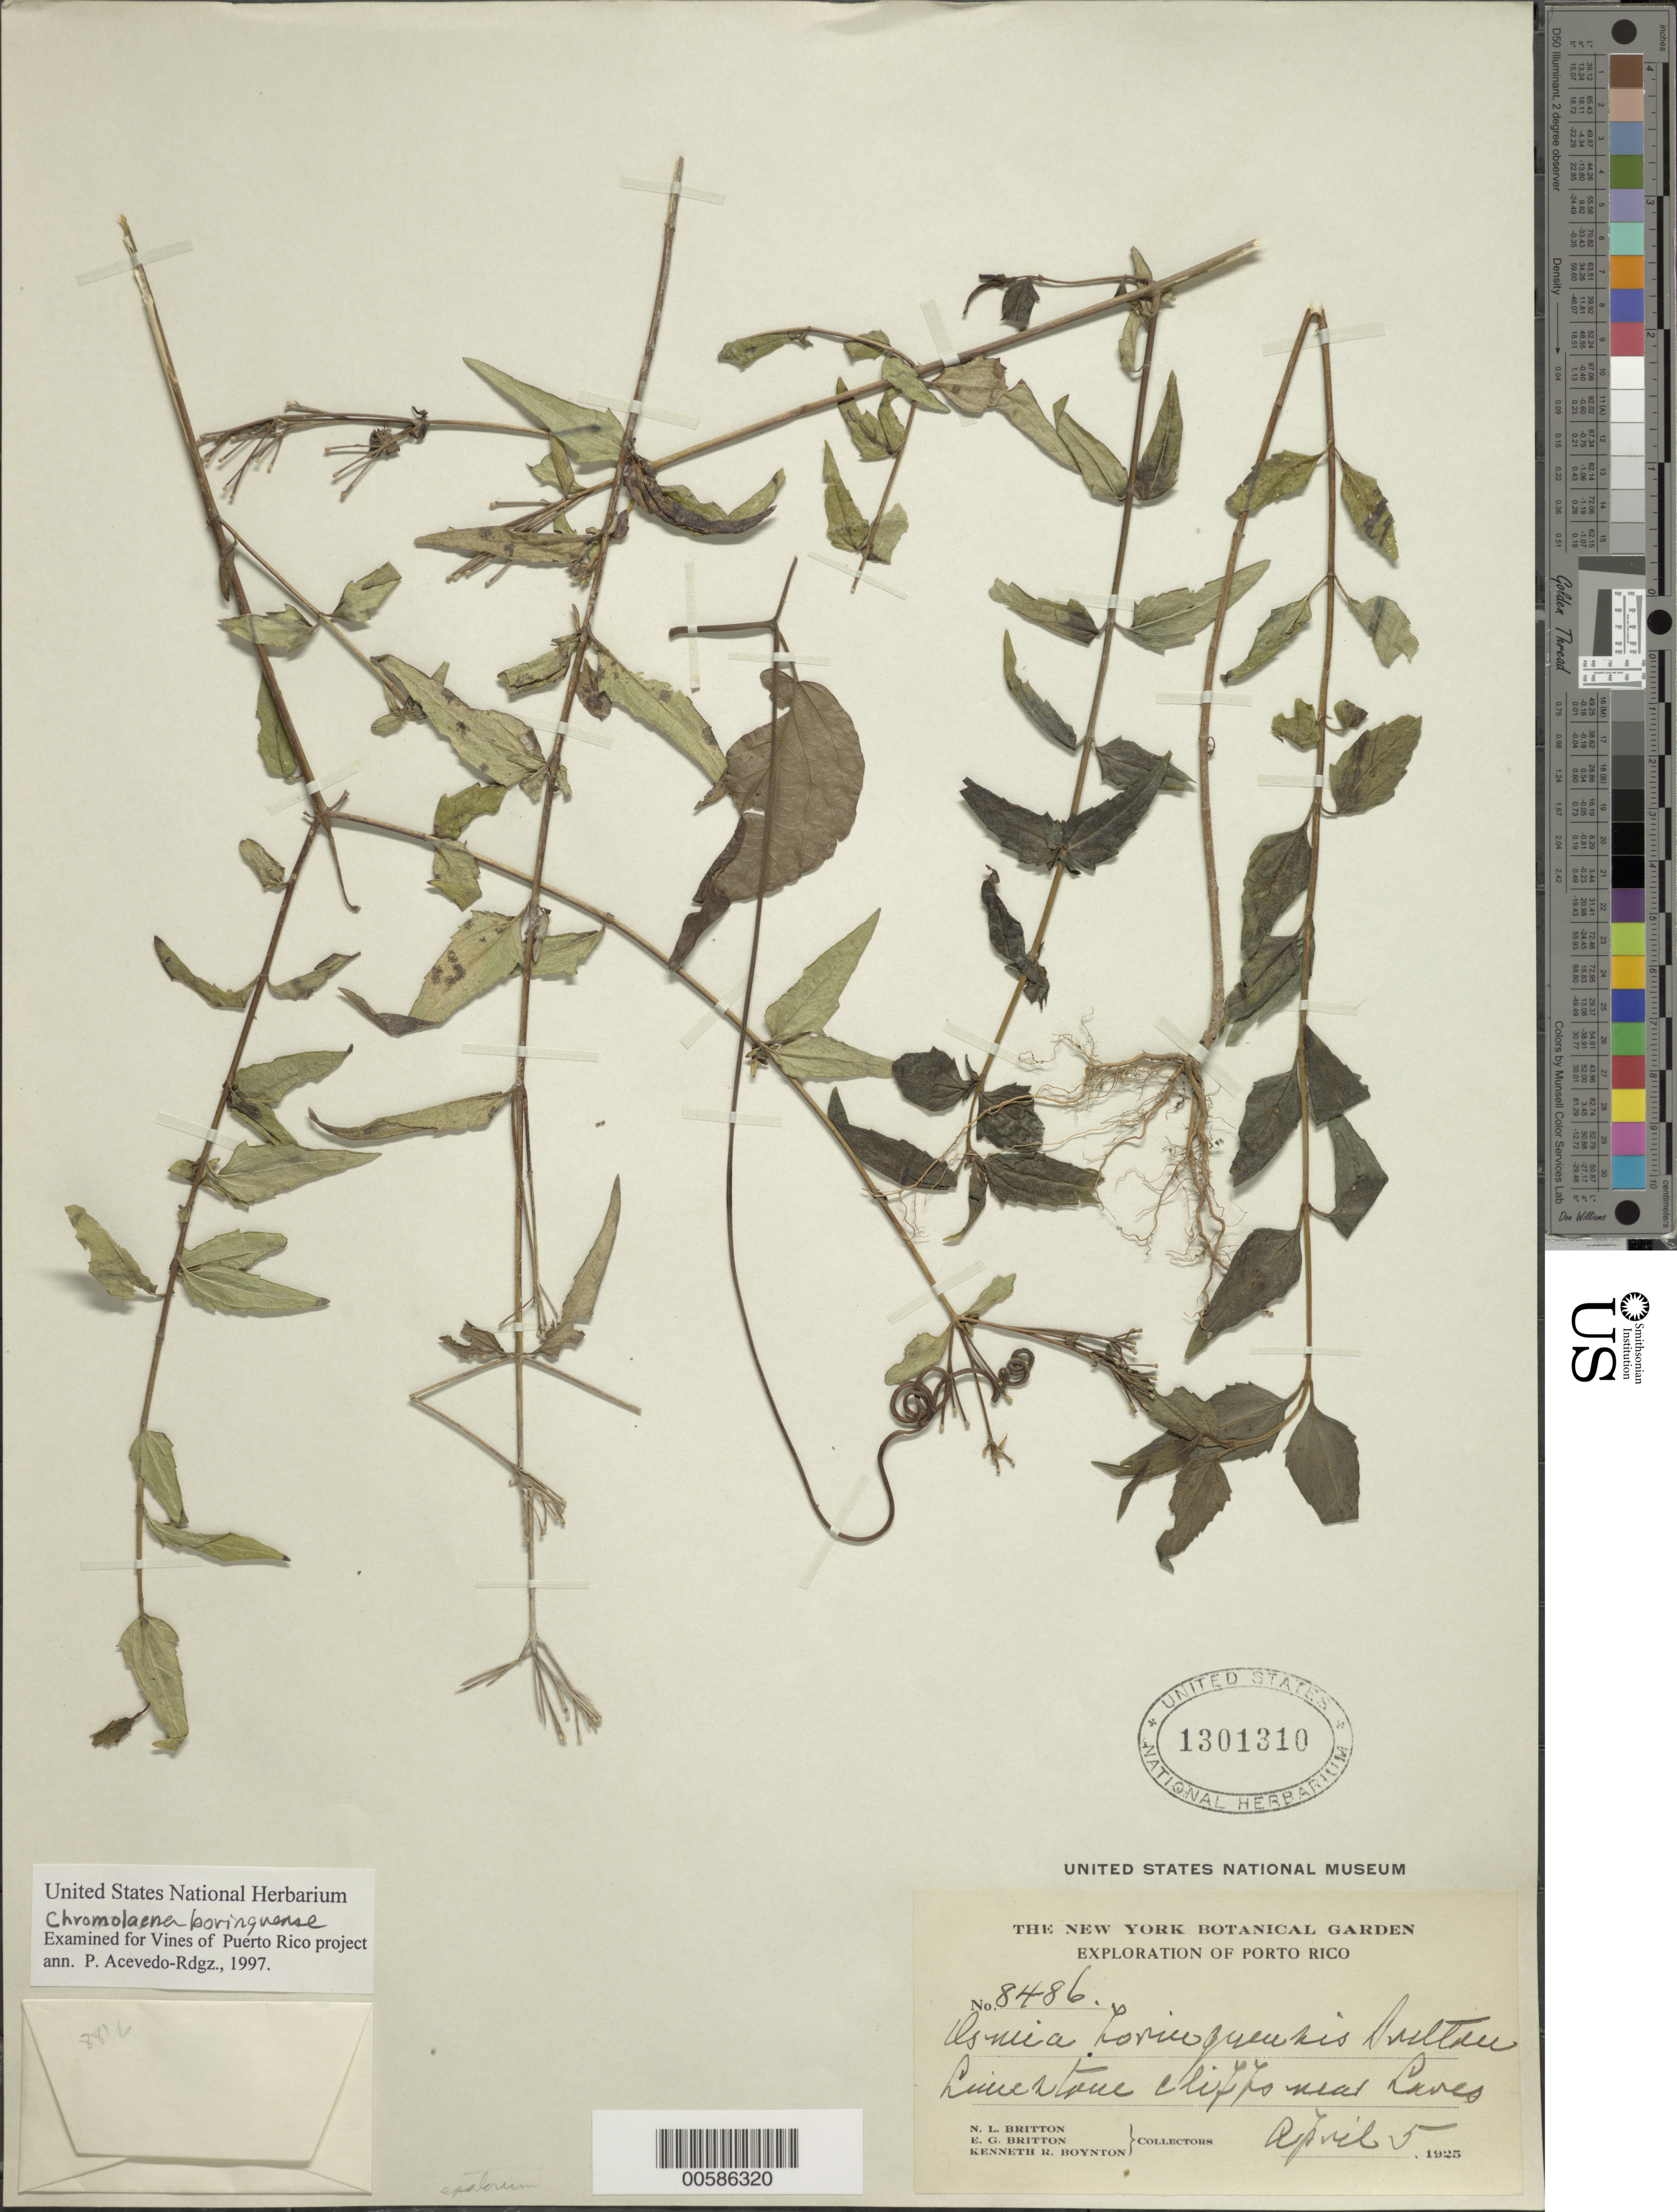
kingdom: Plantae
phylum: Tracheophyta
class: Magnoliopsida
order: Asterales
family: Asteraceae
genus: Chromolaena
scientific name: Chromolaena borinquensis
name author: (Britton) R.M. King & H. Rob.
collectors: N. Britton, E. G. Britton & K. Boynton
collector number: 8486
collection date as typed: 05 Apr 1925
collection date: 1925-04-05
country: Puerto RIco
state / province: Lares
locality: near Lares.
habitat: Limestone cliffs.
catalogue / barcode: US 1301310